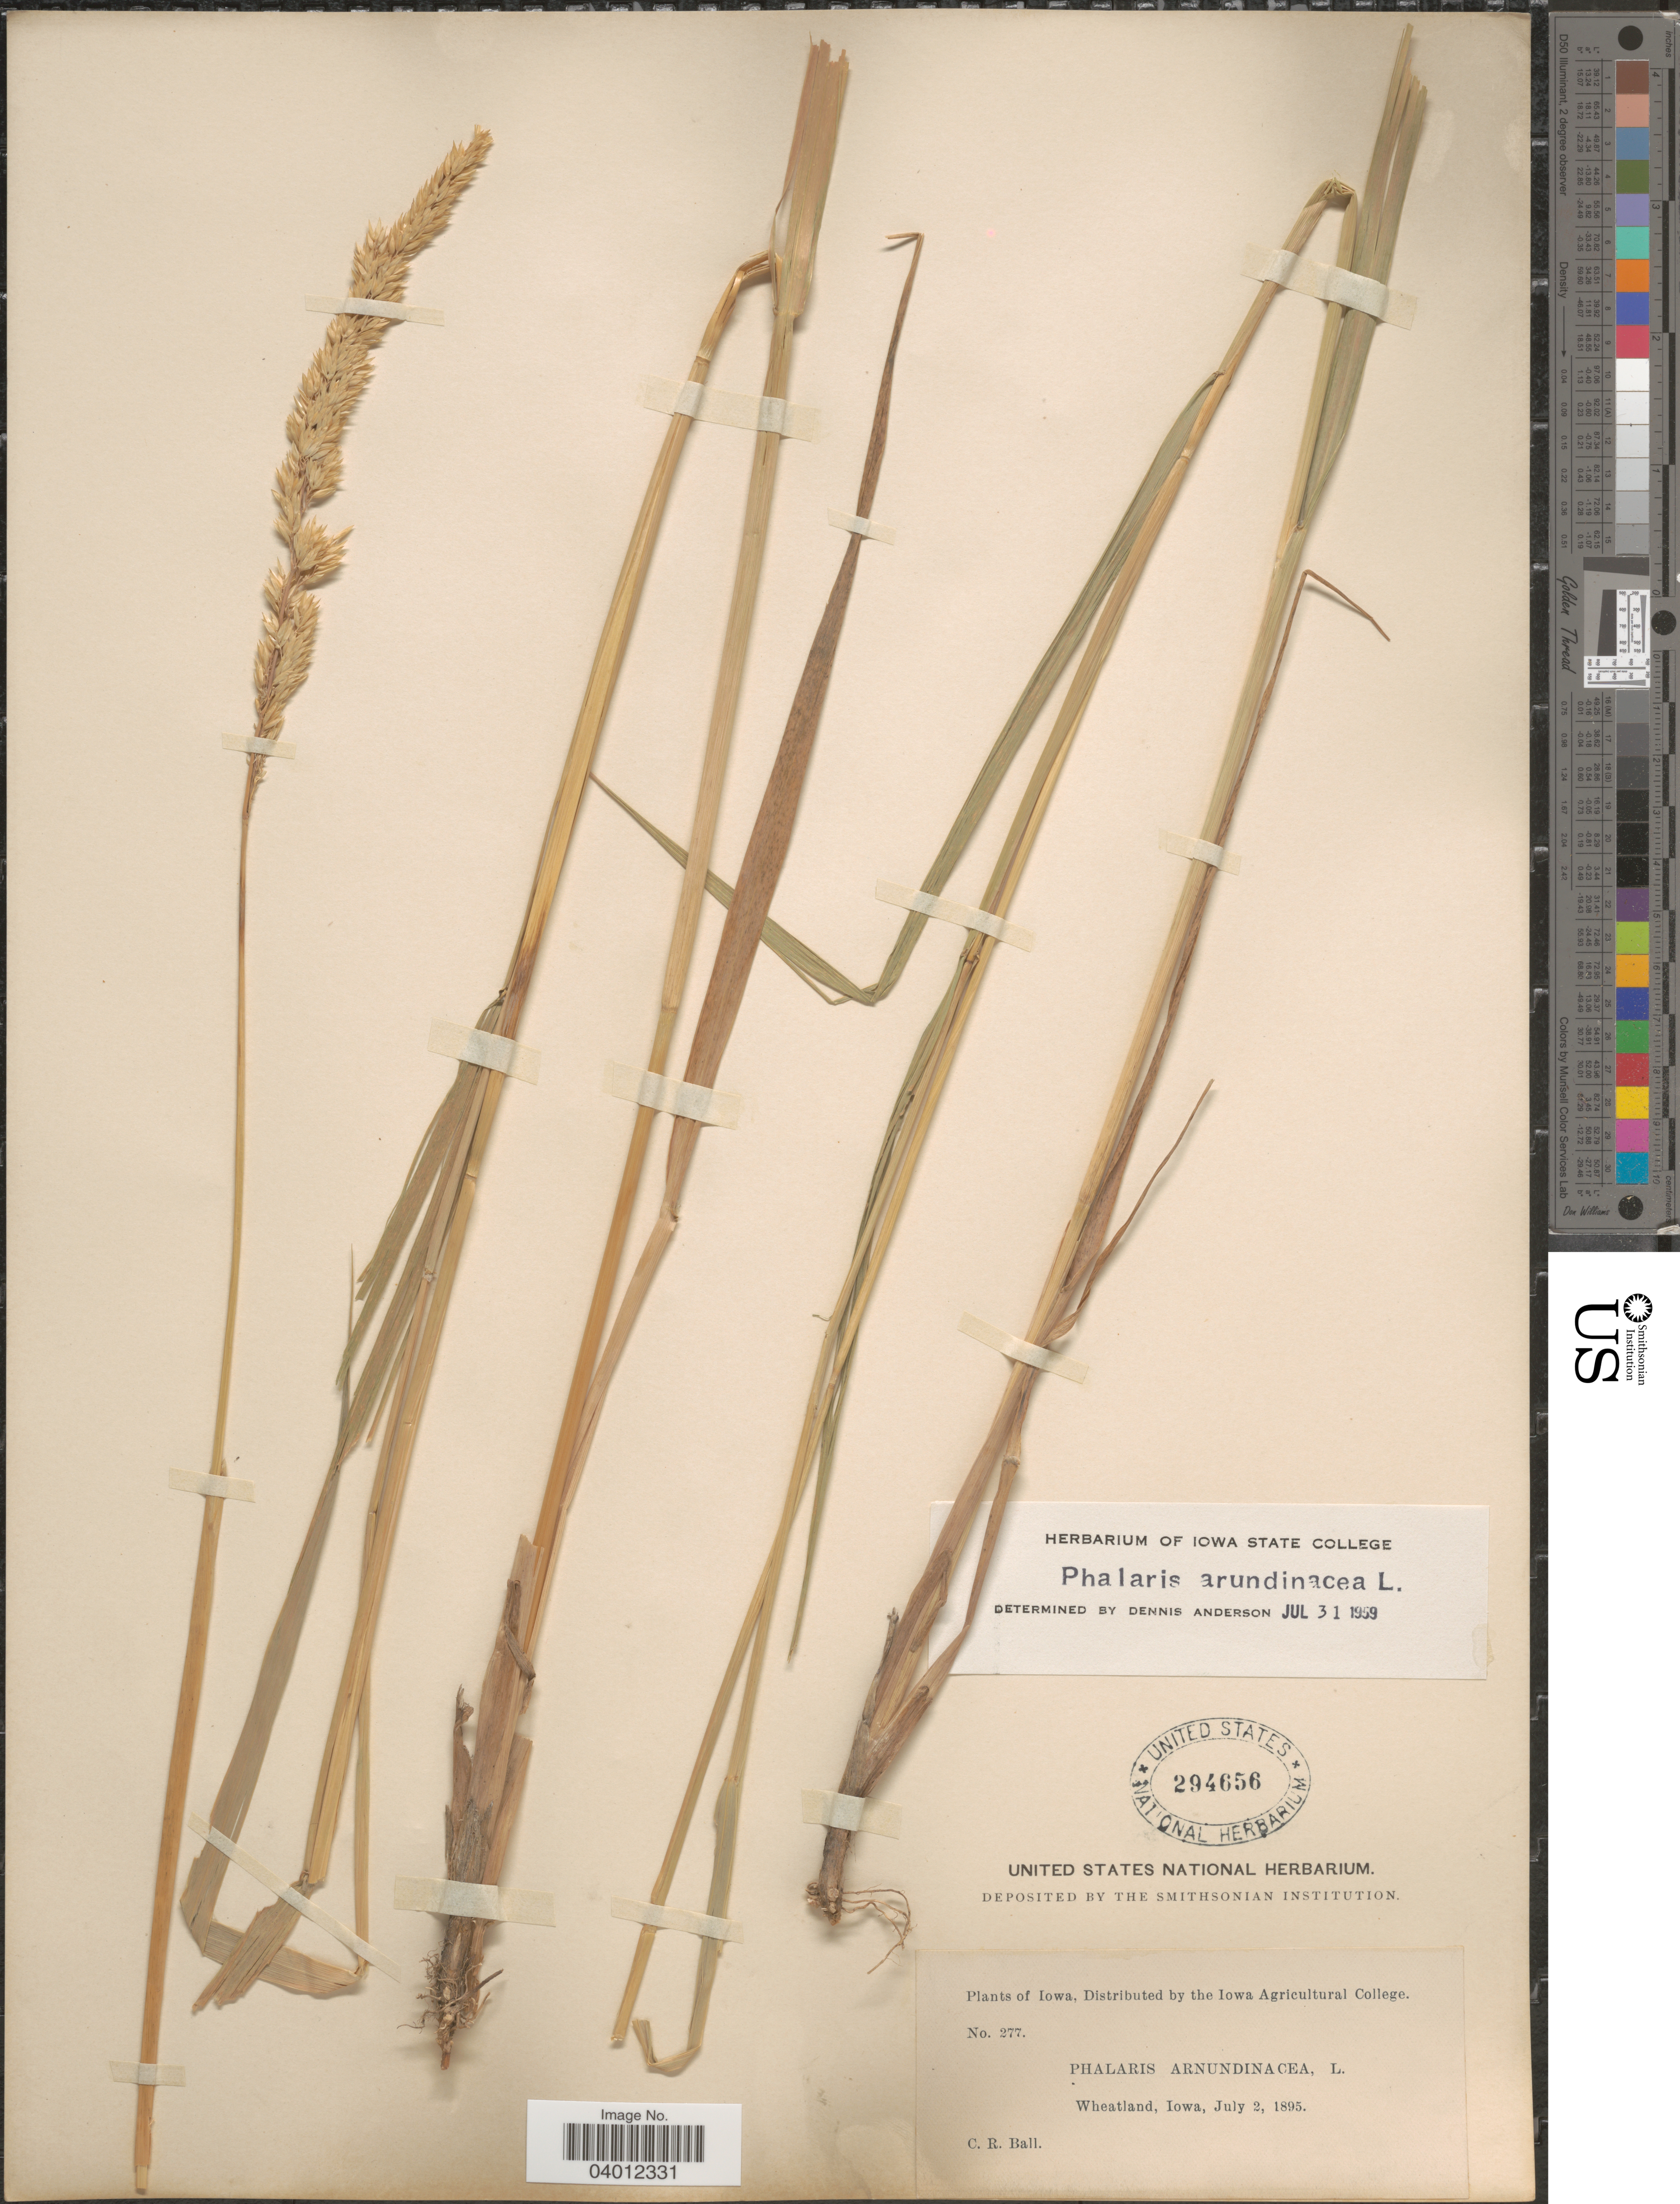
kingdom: Plantae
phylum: Tracheophyta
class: Liliopsida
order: Poales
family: Poaceae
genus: Phalaris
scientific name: Phalaris arundinacea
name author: L.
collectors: C. R. Ball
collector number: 277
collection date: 1895-07-02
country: United States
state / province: Iowa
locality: Wheatland.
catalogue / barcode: US 294656